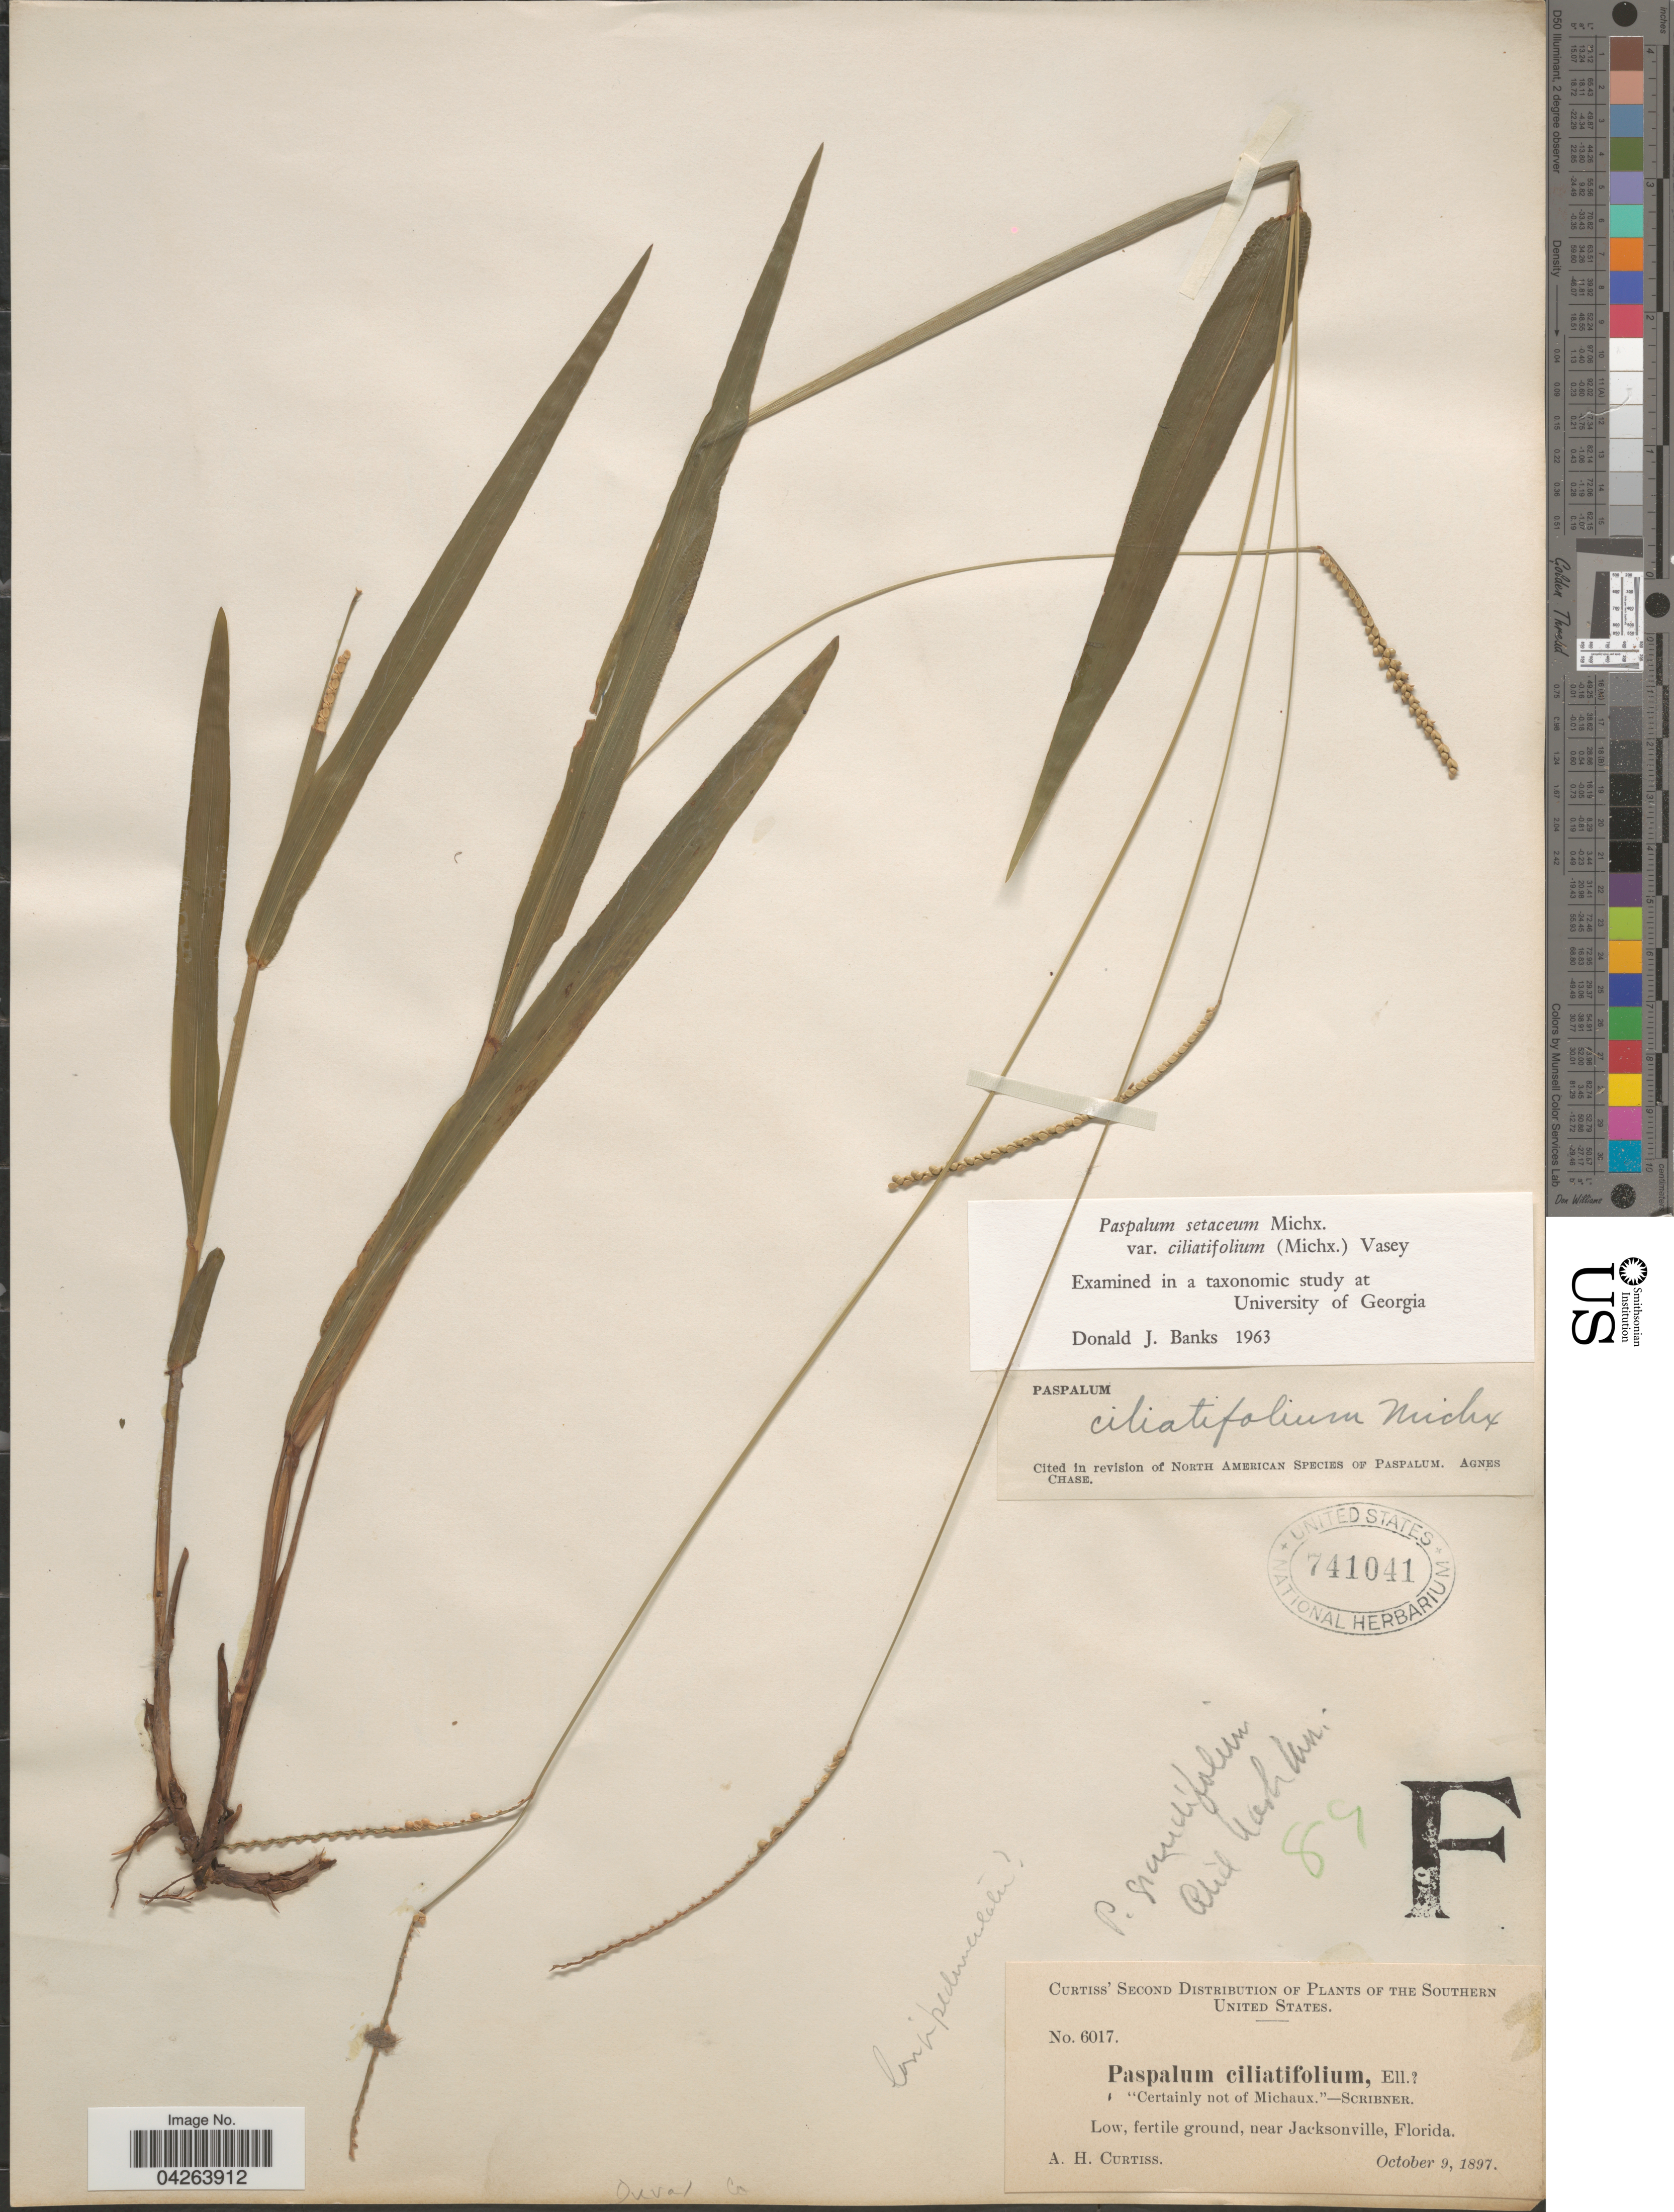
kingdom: Plantae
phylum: Tracheophyta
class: Liliopsida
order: Poales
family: Poaceae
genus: Paspalum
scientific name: Paspalum setaceum var. ciliatifolium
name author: (Michx.) Vasey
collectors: A. H. Curtiss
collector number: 6017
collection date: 1897-10-09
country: United States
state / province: Florida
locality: The Southern United States. Near Jacksonville. Duval Co.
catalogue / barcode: US 741041